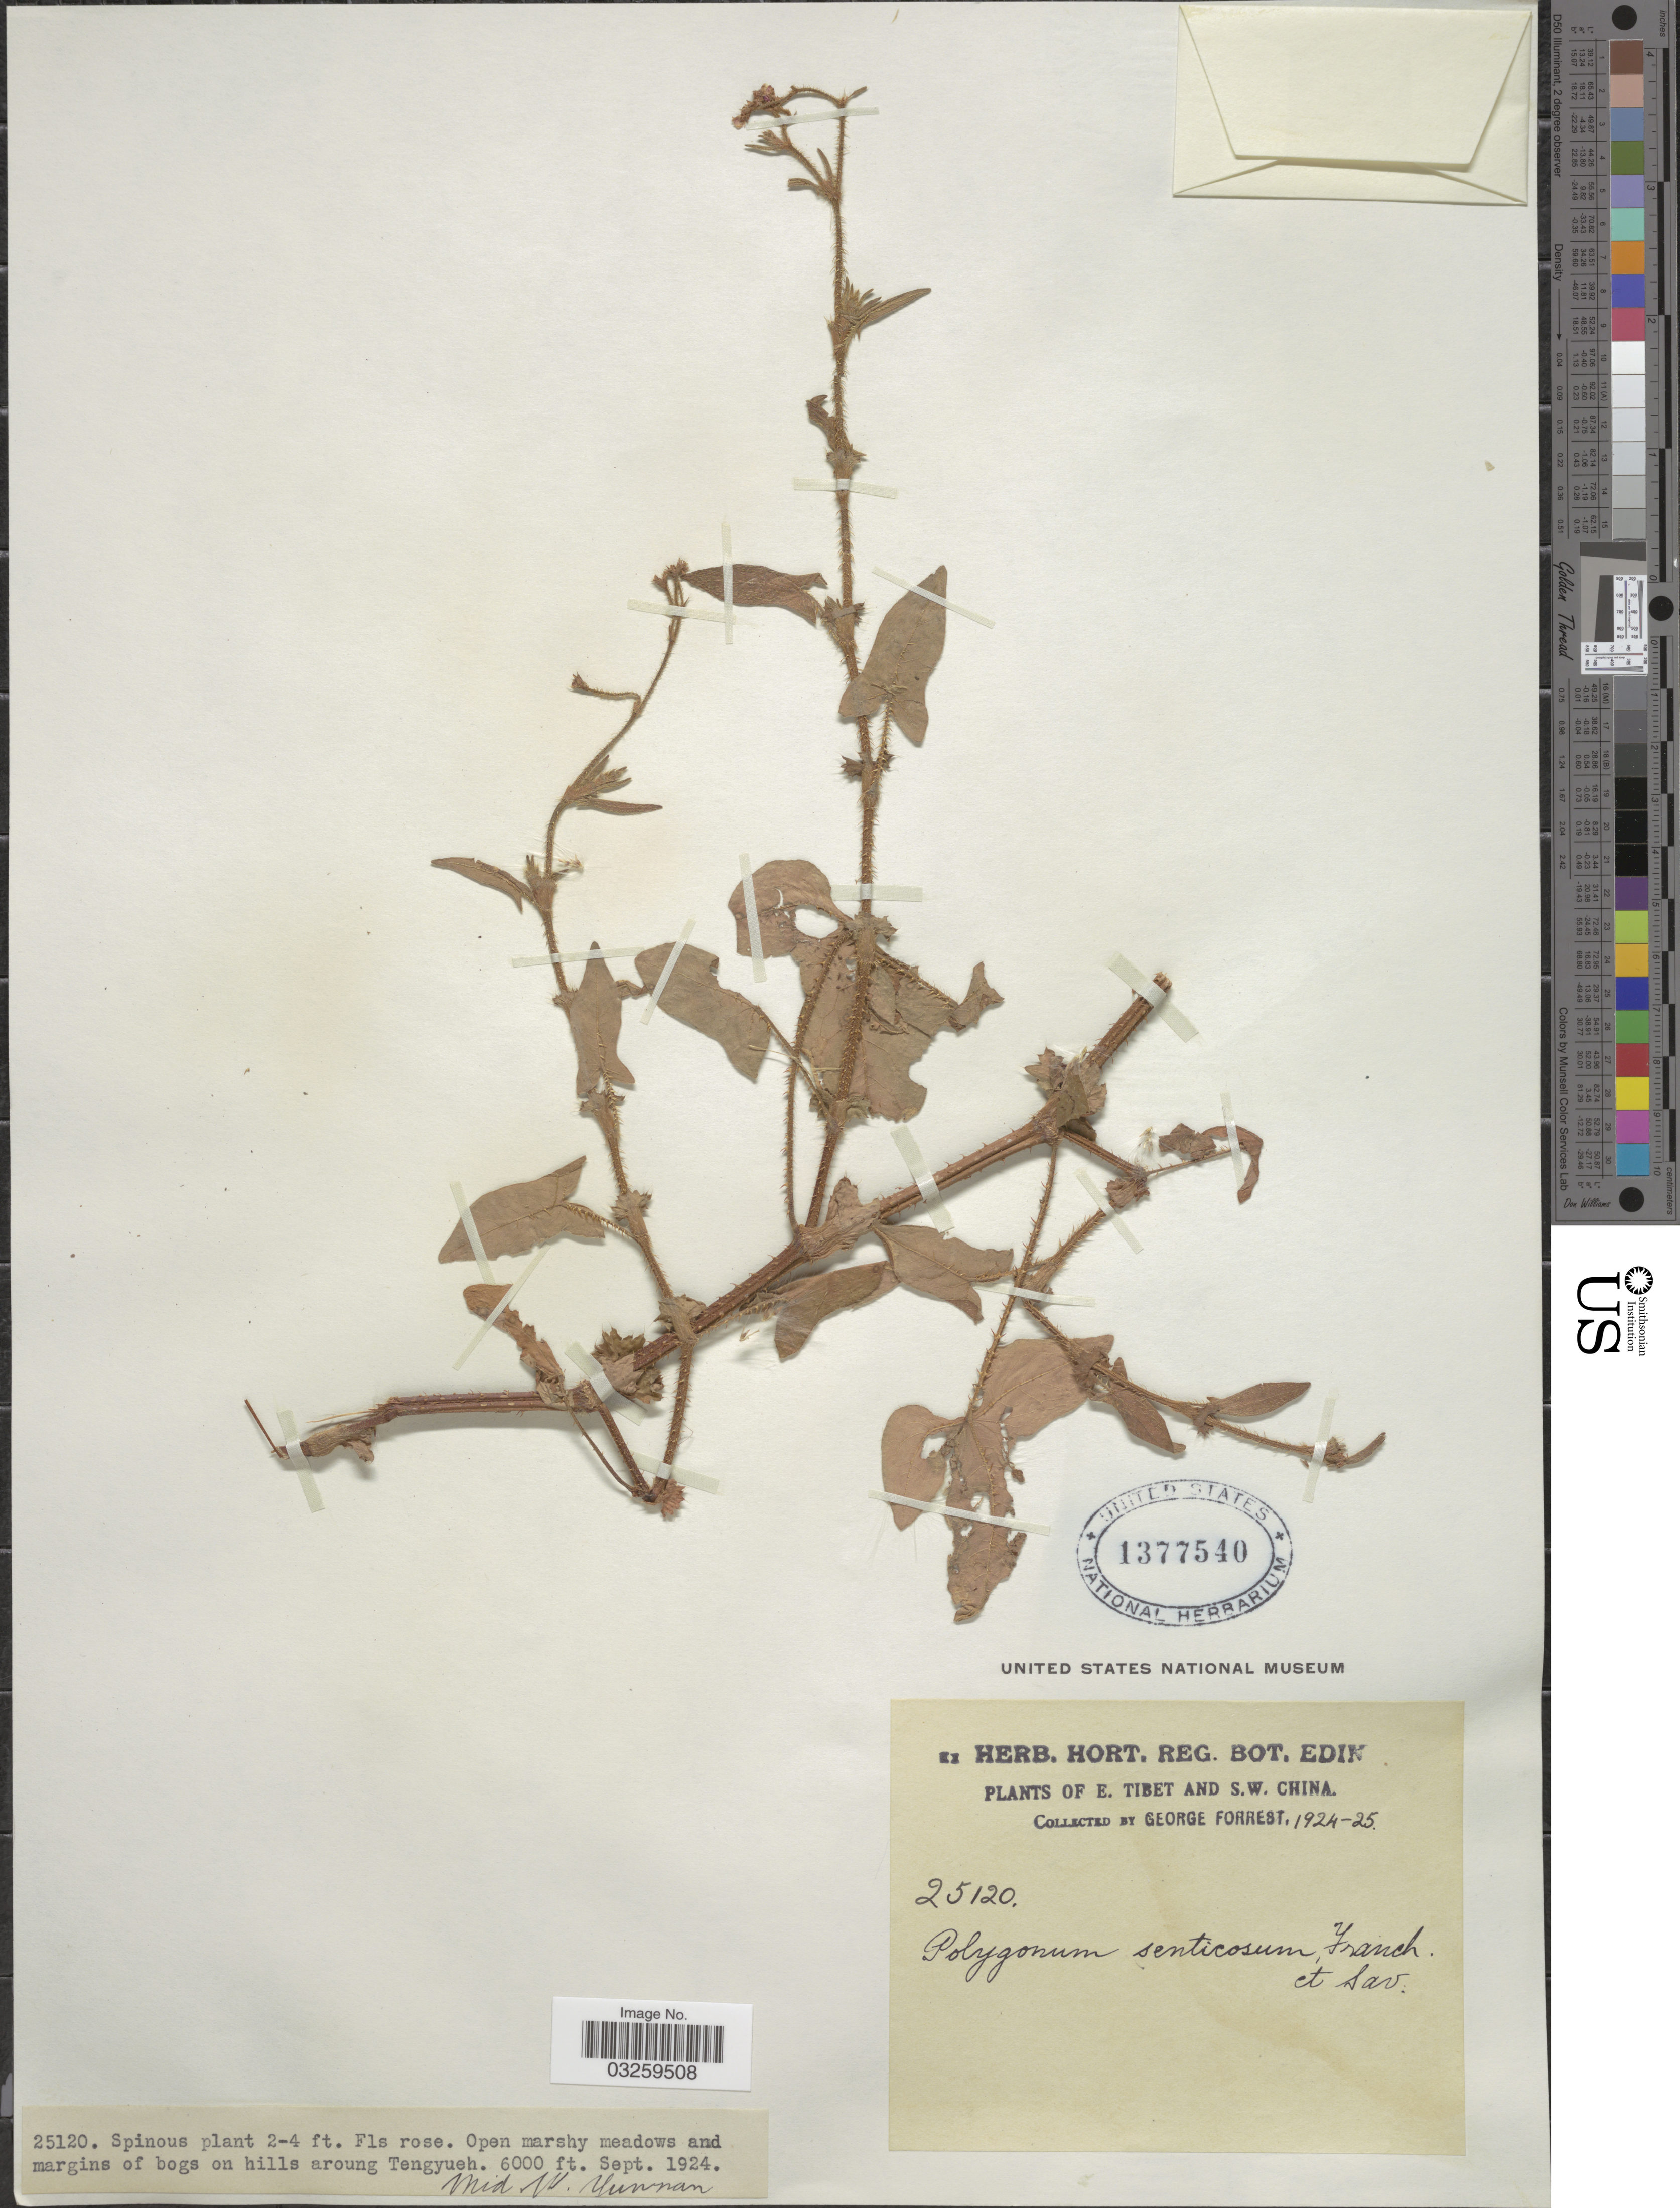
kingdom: Plantae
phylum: Tracheophyta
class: Magnoliopsida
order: Caryophyllales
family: Polygonaceae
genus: Polygonum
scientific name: Polygonum senticosum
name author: Franch. & Sav.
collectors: G. Forrest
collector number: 25120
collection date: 1924-09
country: China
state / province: Yunnan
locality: E. Tibet and S.W. China, Open marshy meadows and margins of bogs on hills aroung Tengyueh, Mid W. Yunnan.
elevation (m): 1829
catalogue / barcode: US 1377540